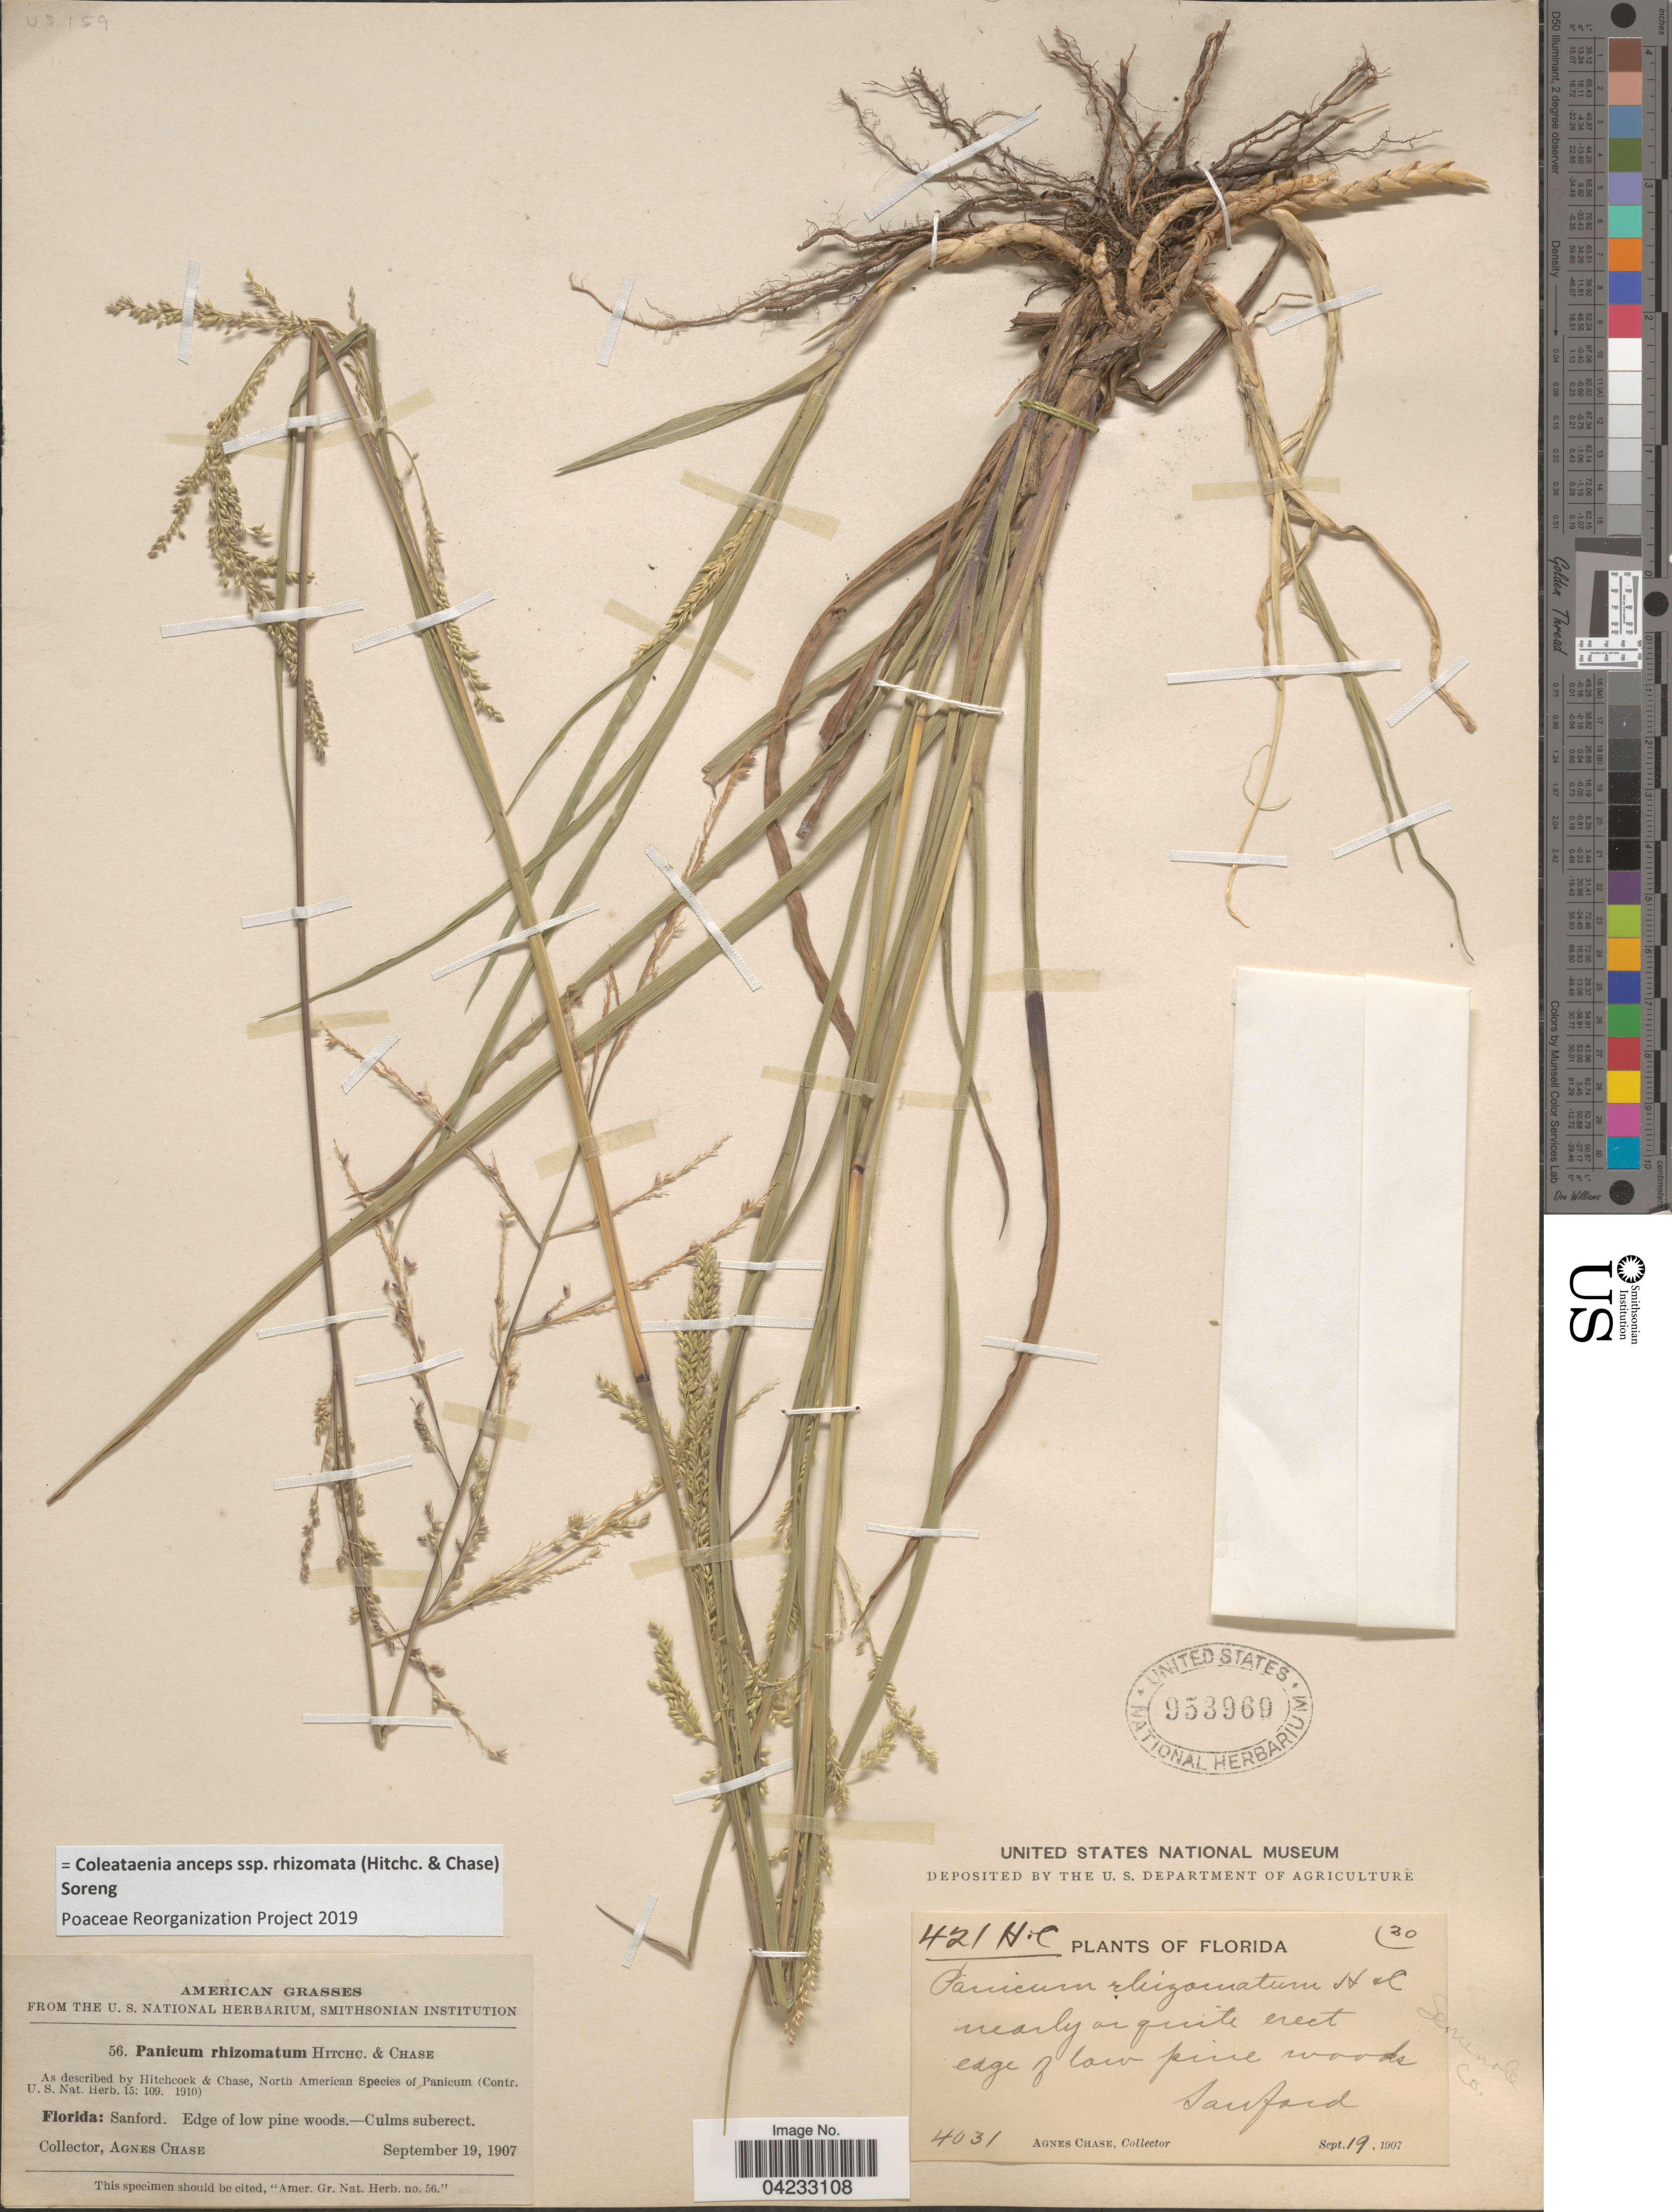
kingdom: Plantae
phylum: Tracheophyta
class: Liliopsida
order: Poales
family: Poaceae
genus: Coleataenia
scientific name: Coleataenia anceps subsp. rhizomata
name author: (Hitchc. & Chase) Soreng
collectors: A. Chase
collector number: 56/4031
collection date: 1907-09-19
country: United States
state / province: Florida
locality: Sanford.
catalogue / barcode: US 953969